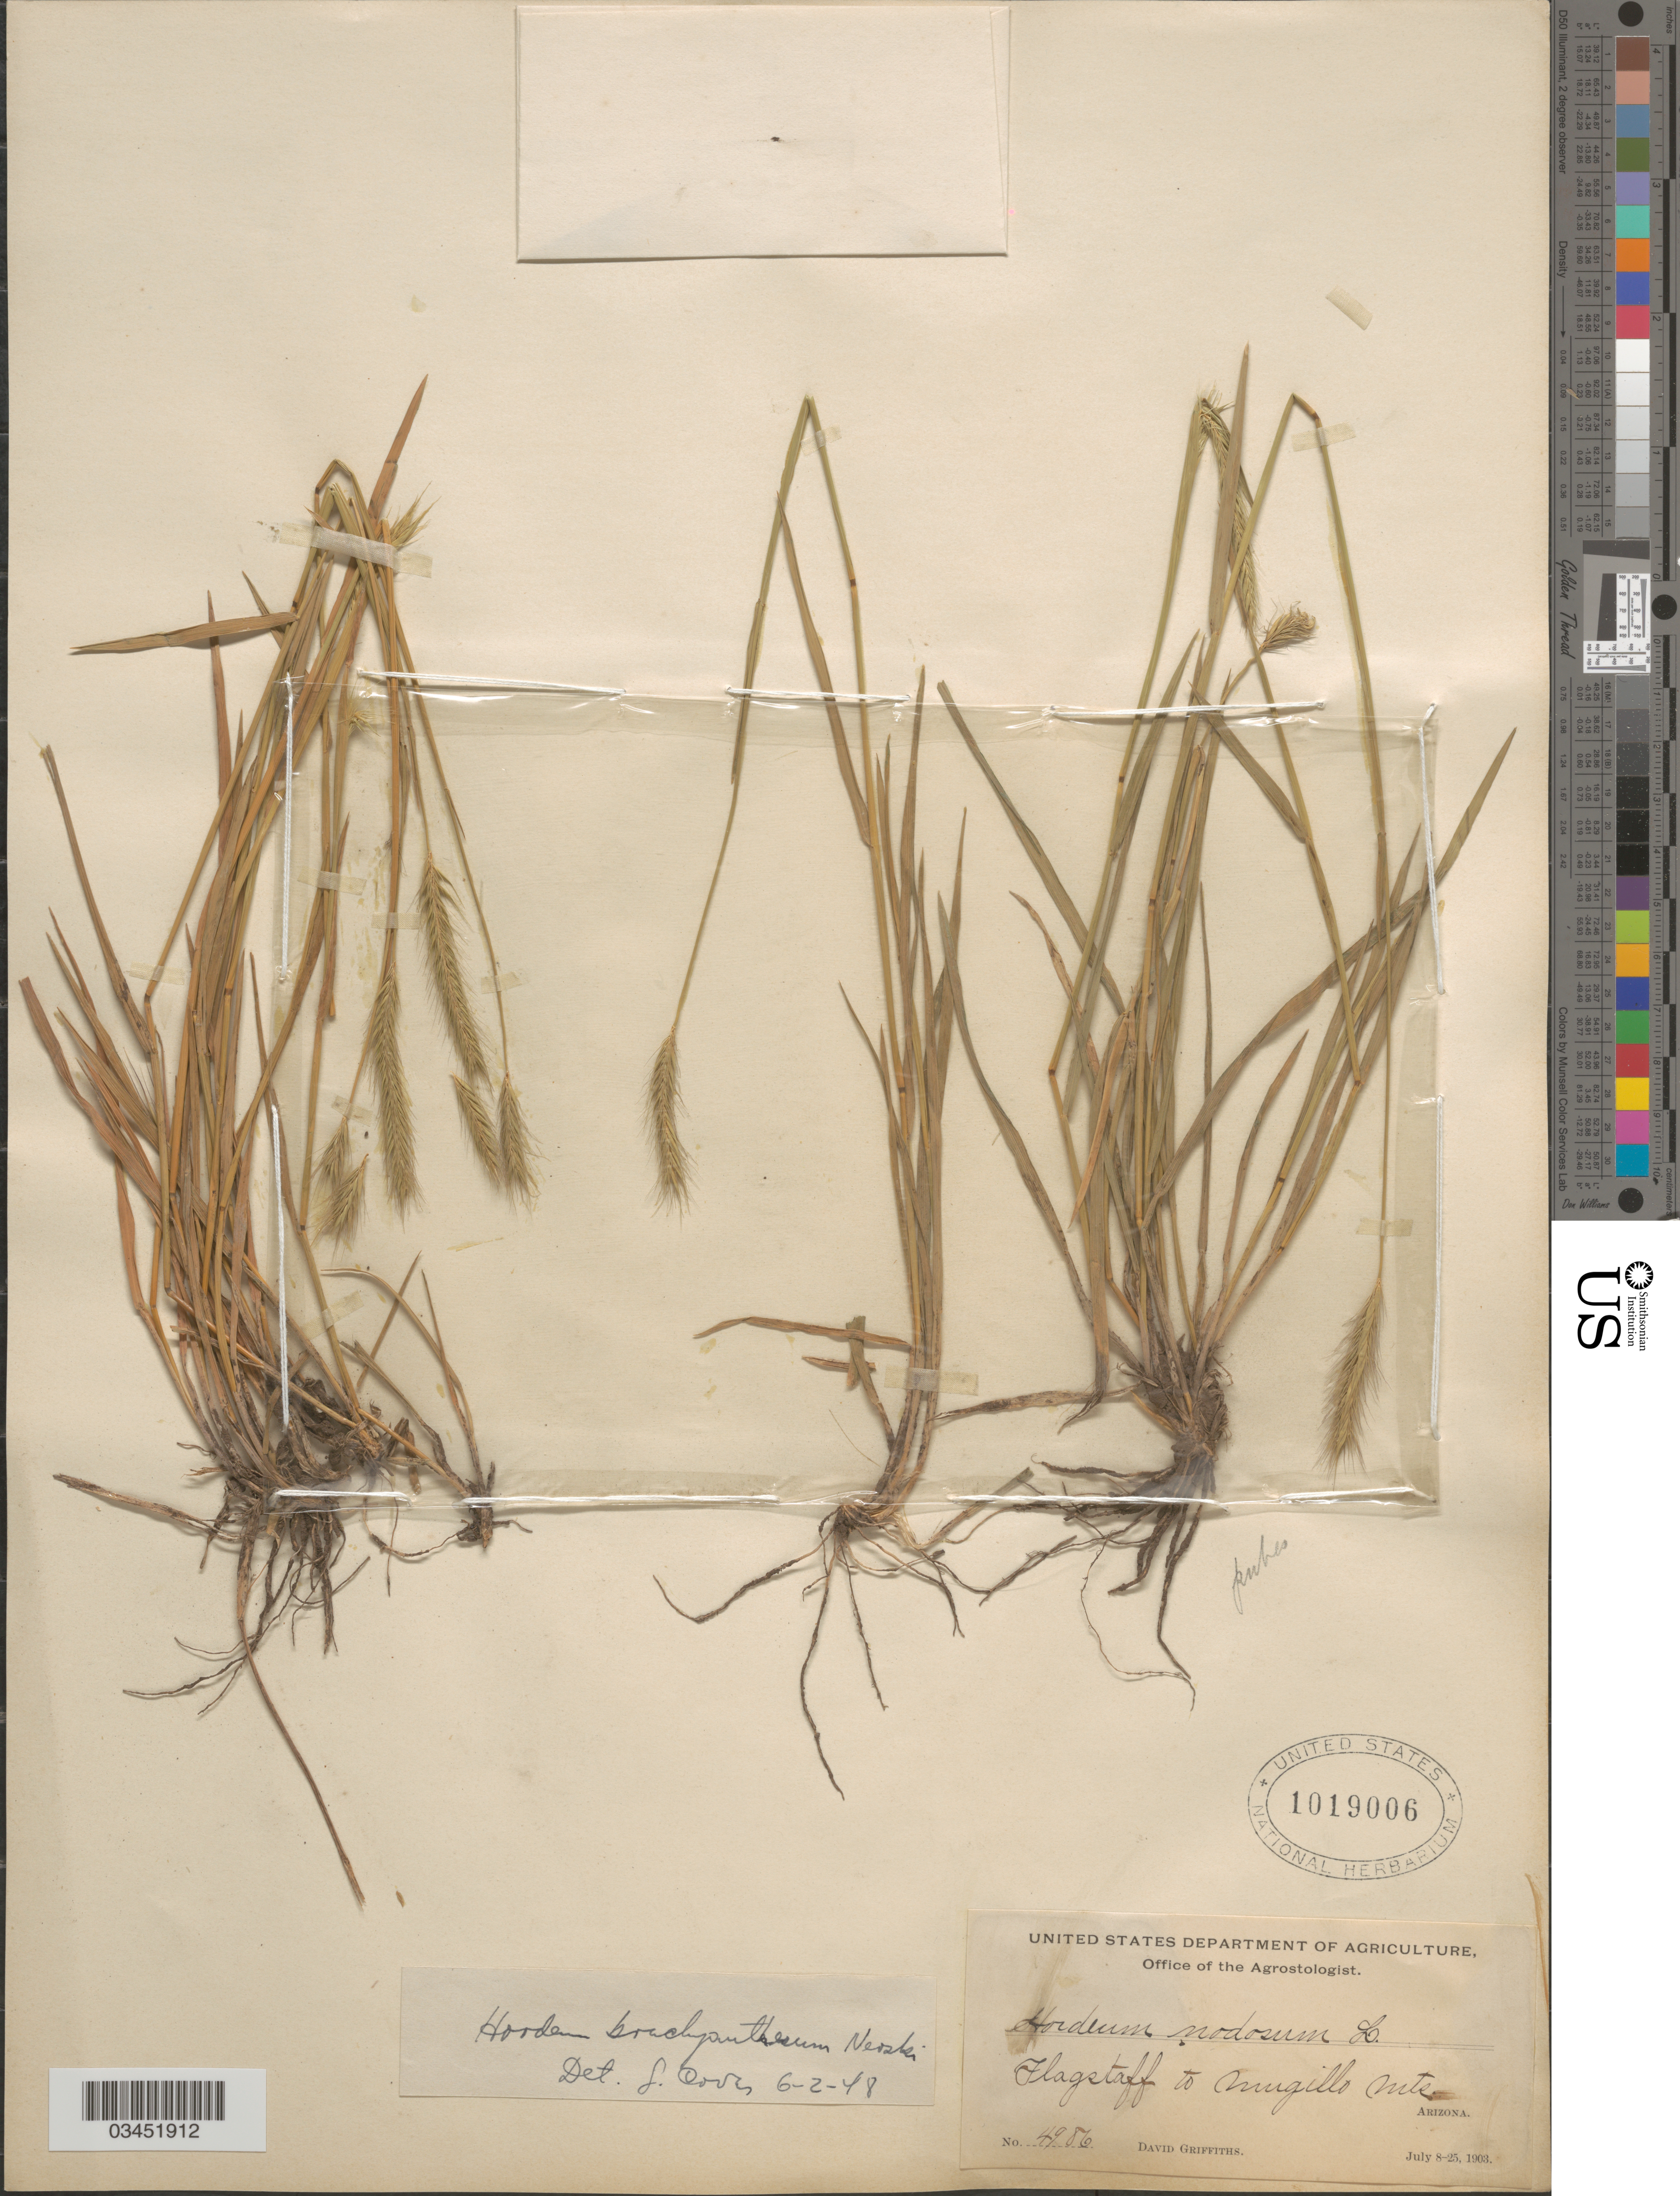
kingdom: Plantae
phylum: Tracheophyta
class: Liliopsida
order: Poales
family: Poaceae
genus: Hordeum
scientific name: Hordeum brachyantherum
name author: Nevski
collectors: D. Griffiths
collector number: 4986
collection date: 1903-07-08/1903-07-25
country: United States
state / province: Arizona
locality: Flagstaff to Mugillo Mts.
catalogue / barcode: US 1019006